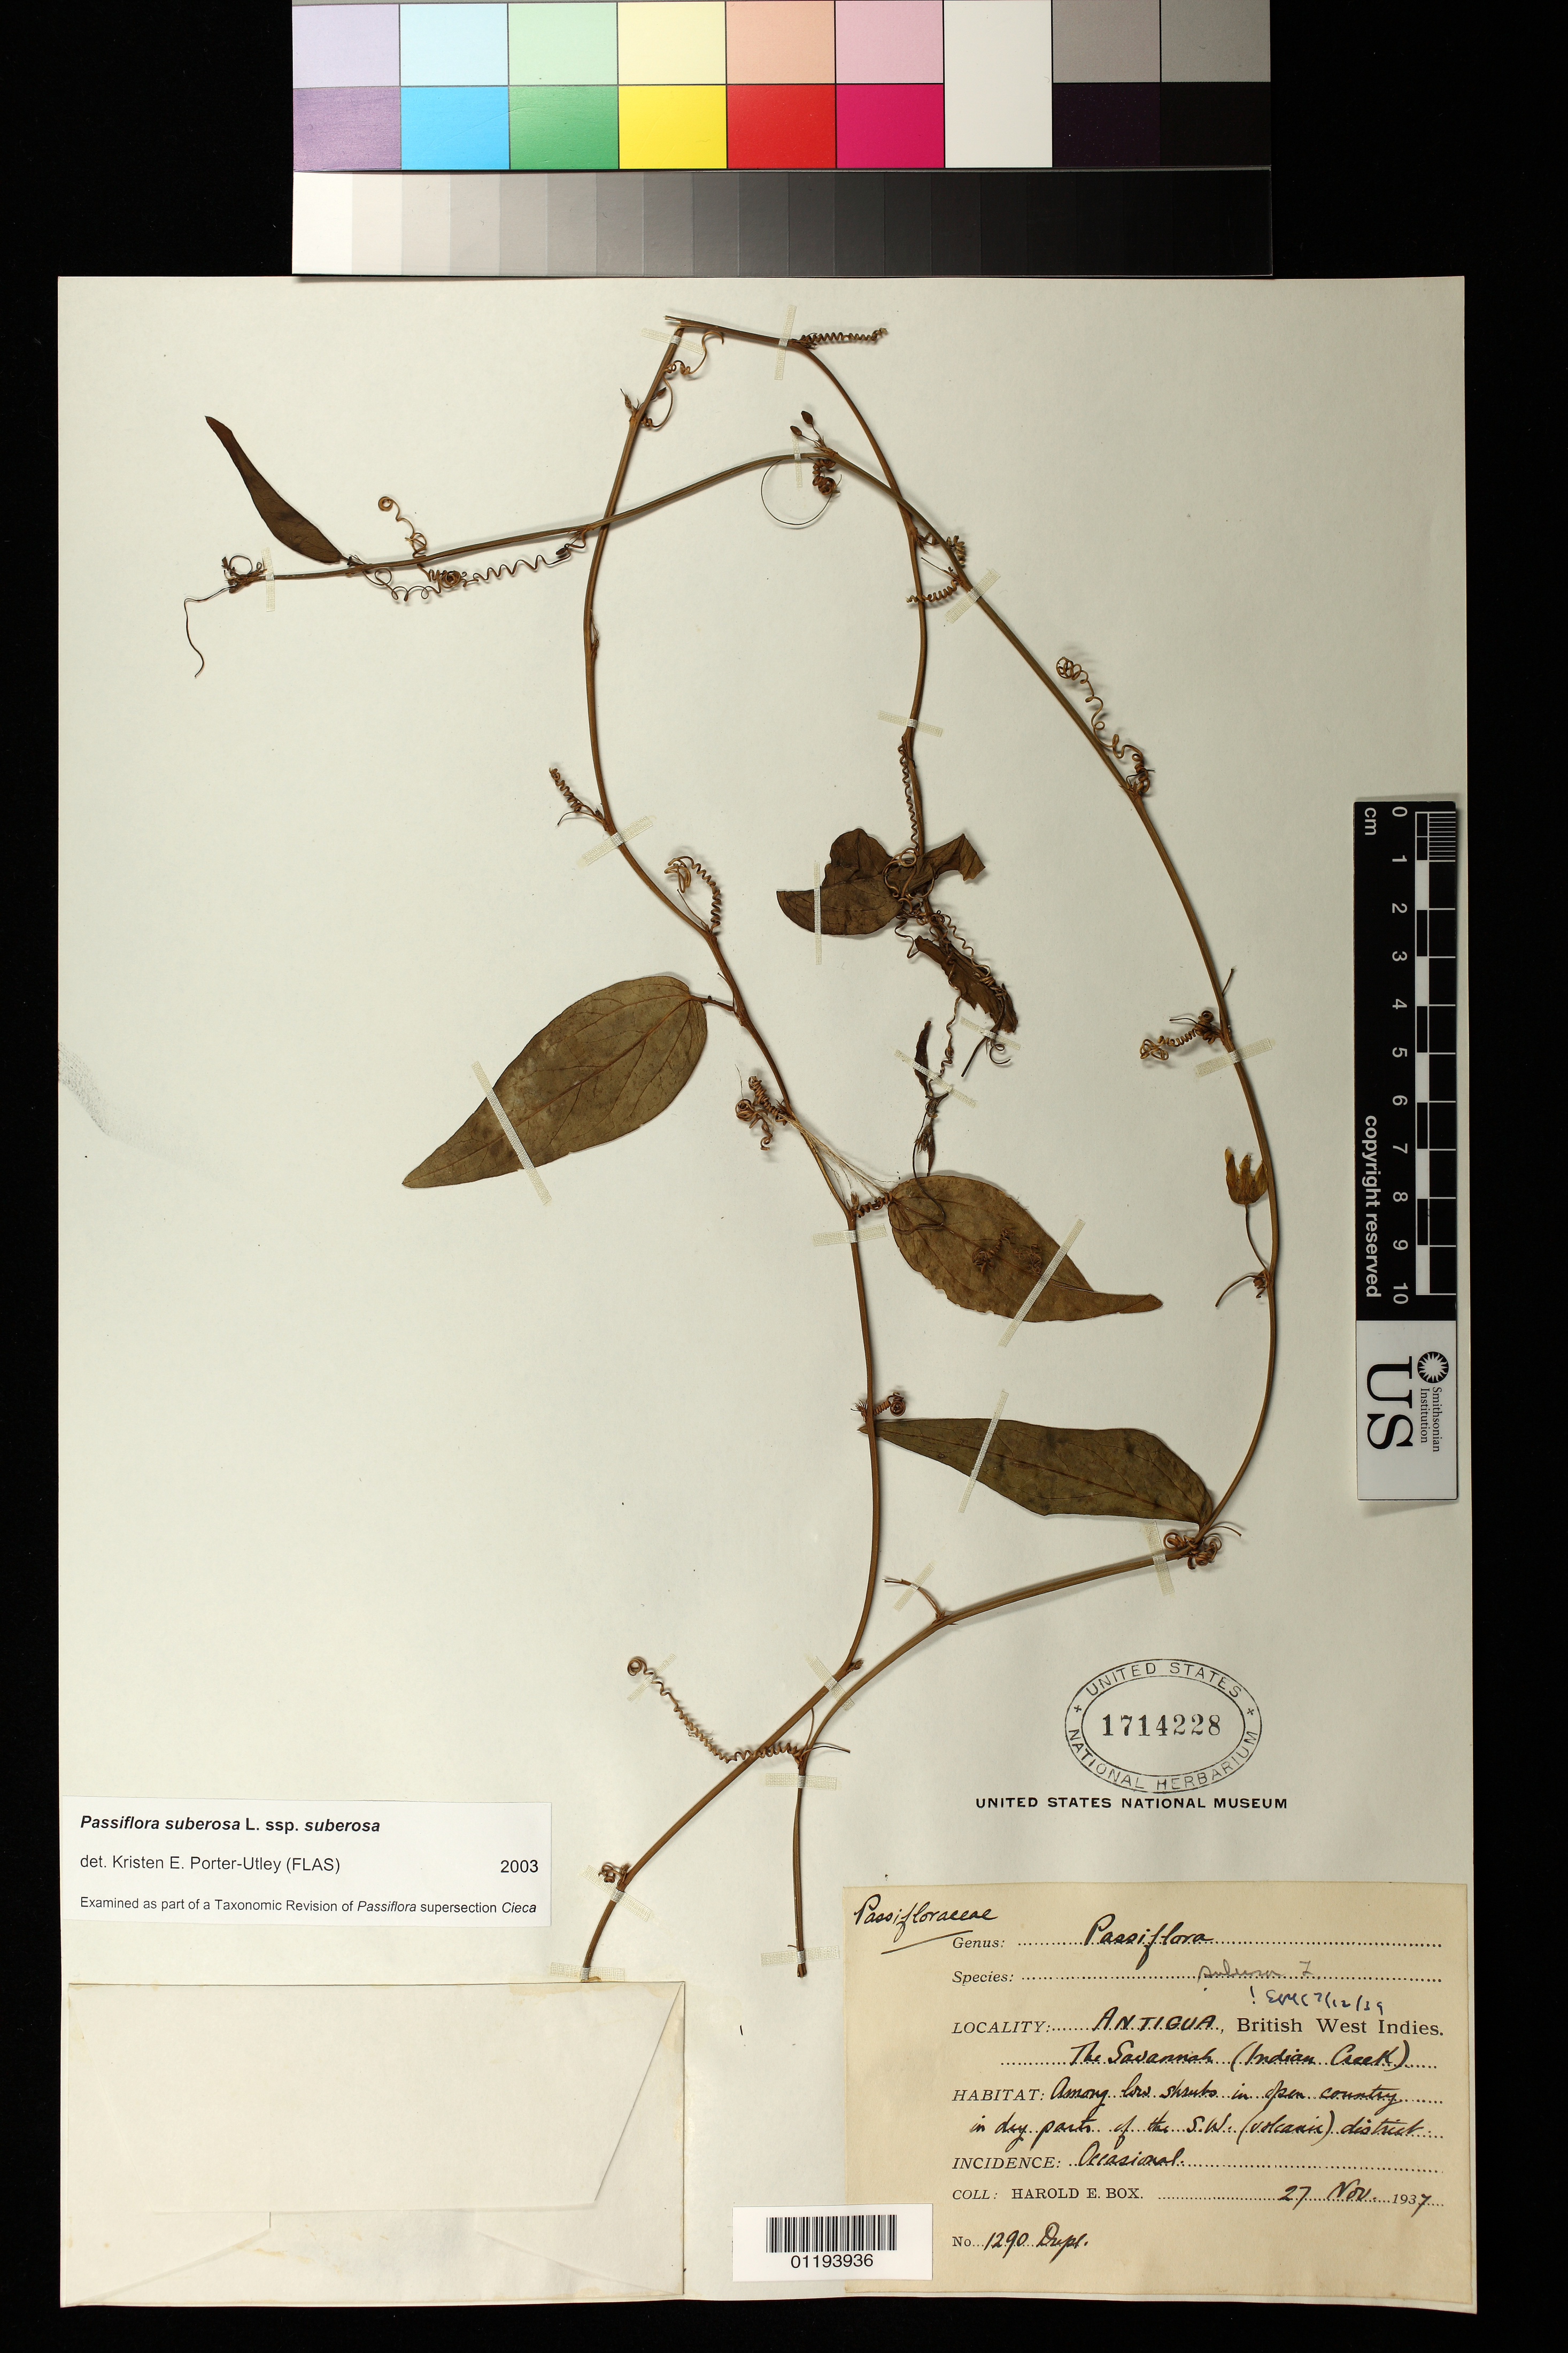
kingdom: Plantae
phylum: Tracheophyta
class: Magnoliopsida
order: Malpighiales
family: Passifloraceae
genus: Passiflora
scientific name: Passiflora suberosa subsp. suberosa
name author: L.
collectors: H. E. Box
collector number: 1290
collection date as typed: Nov 27 1937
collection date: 1937-11-27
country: Antigua and Barbuda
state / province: Saint Paul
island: Antigua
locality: Antigua, British West Indies: The Savannah (Indian Creek)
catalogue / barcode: US 1714228